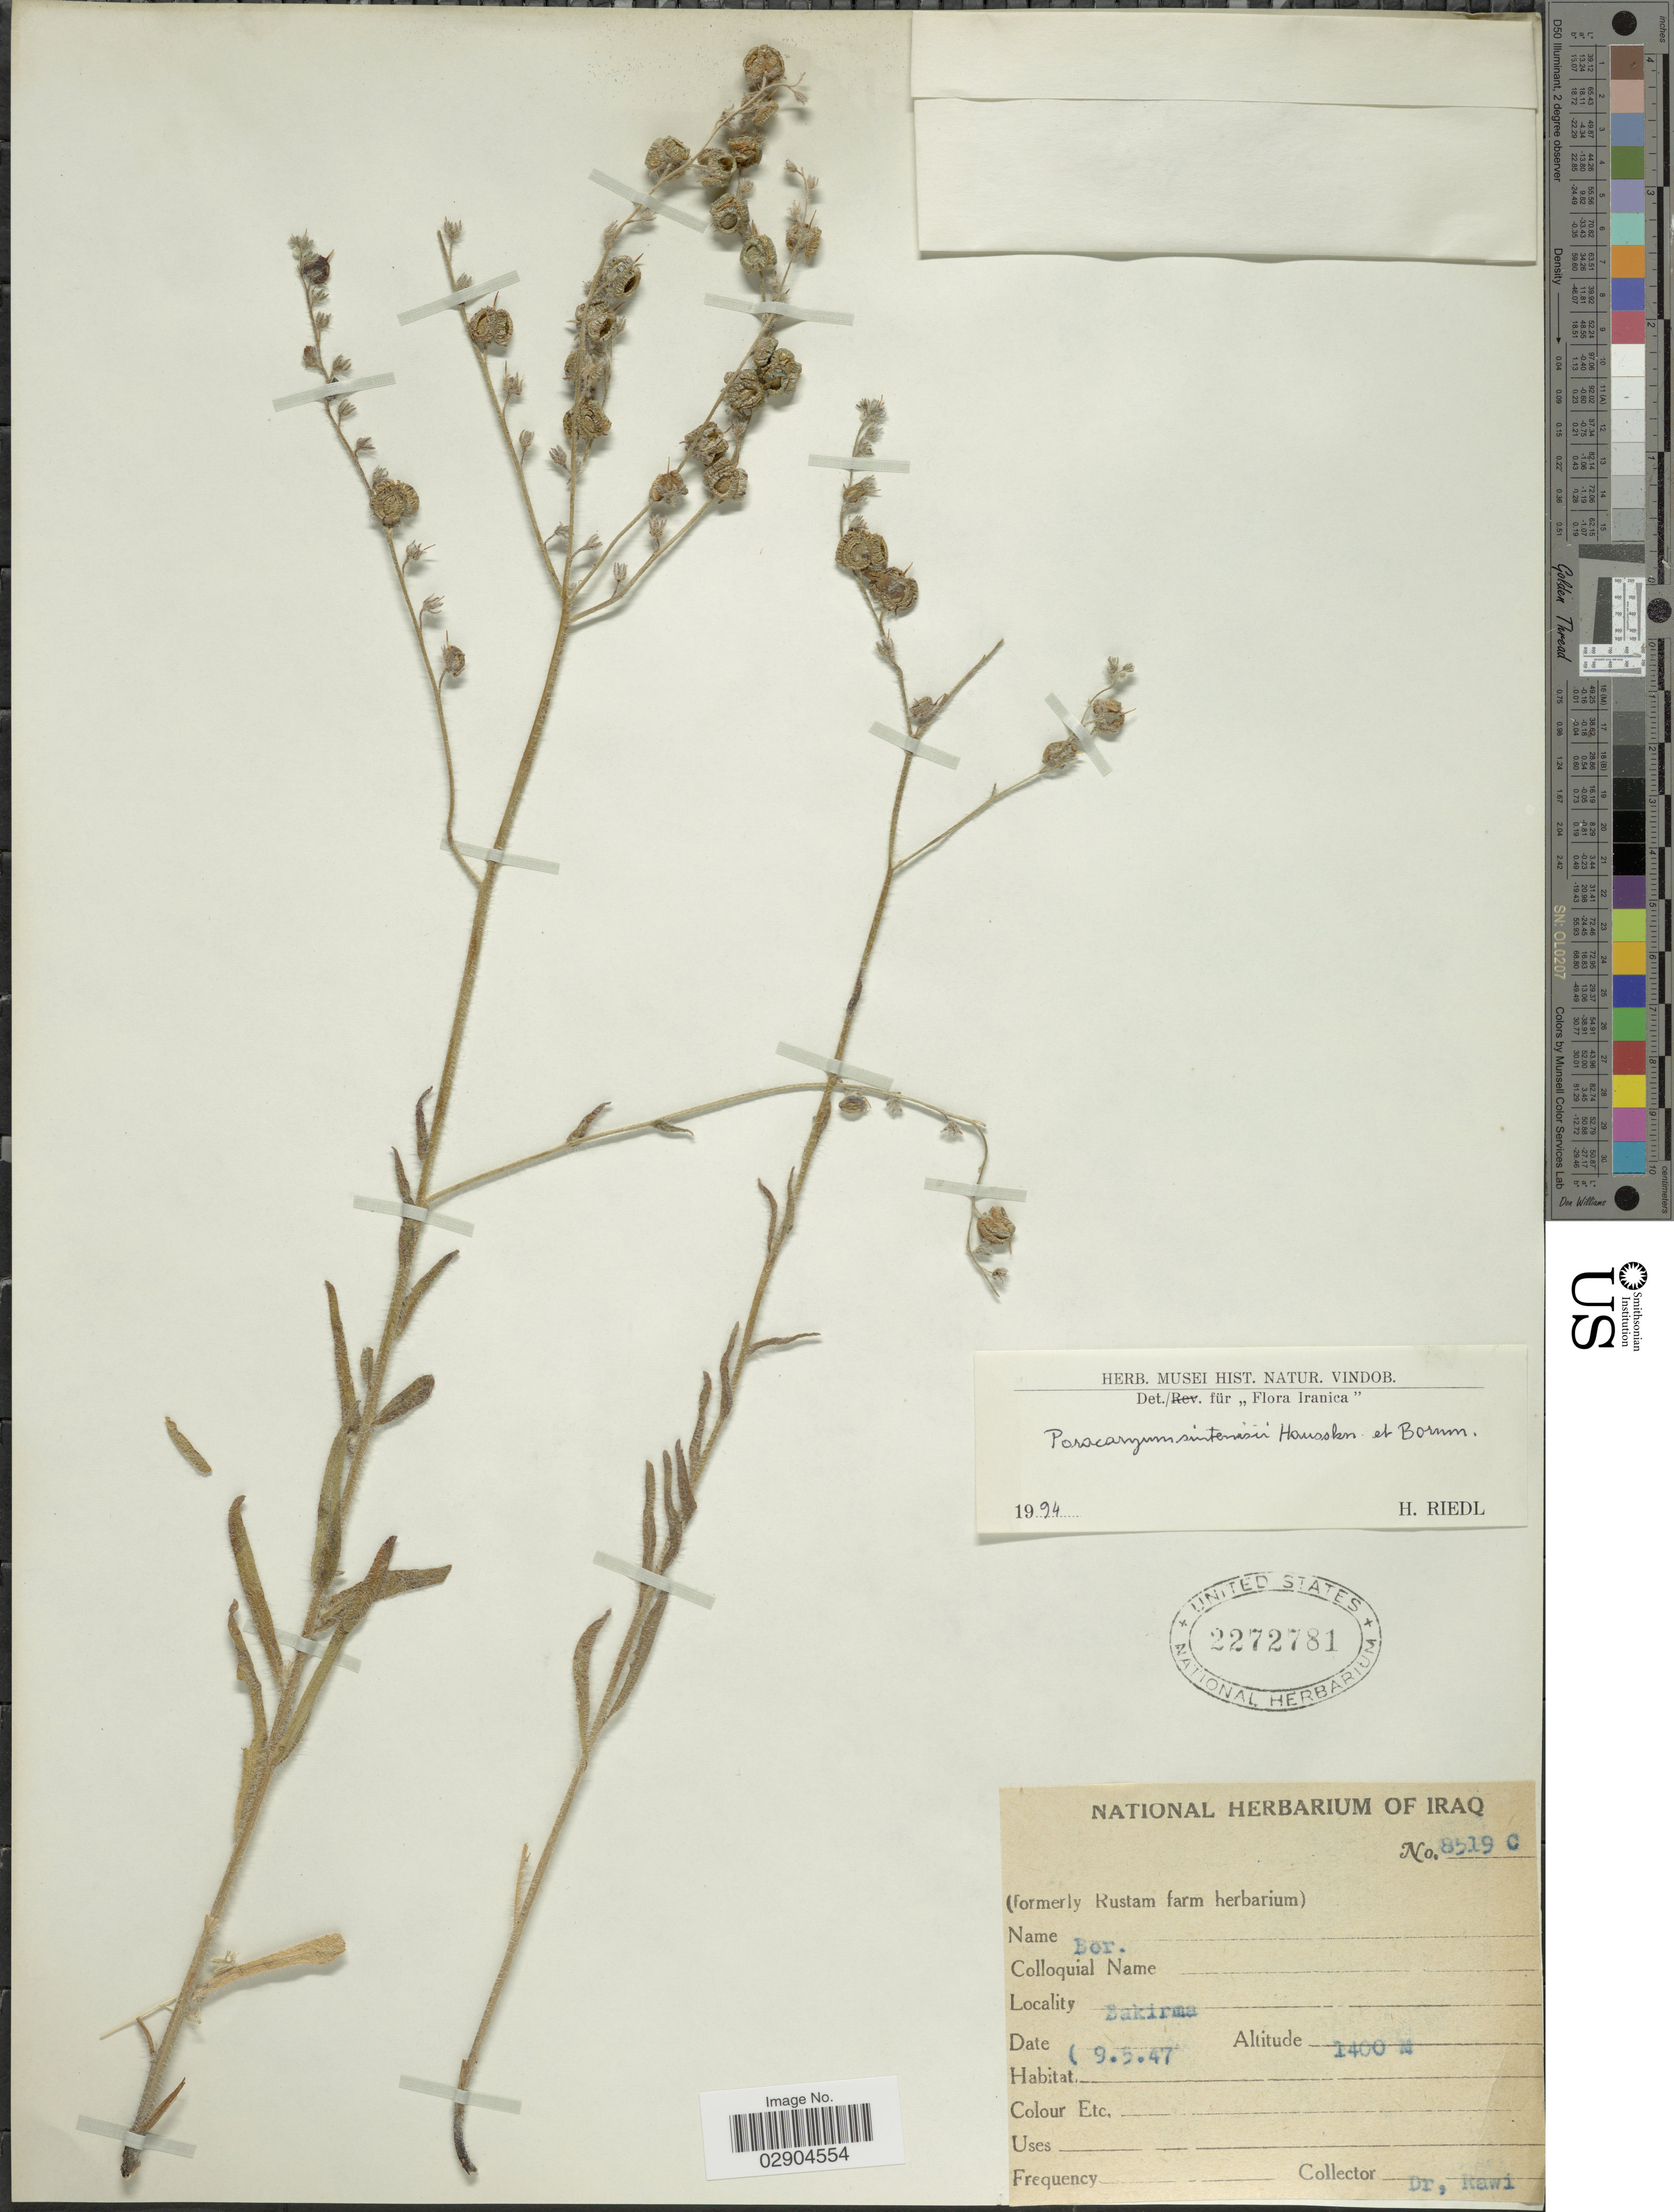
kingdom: Plantae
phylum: Tracheophyta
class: Magnoliopsida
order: Boraginales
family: Boraginaceae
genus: Paracaryum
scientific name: Paracaryum sintenisii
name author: Hausskn. ex Bornm.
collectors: -. Rawi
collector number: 8519C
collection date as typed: Transcribed d/m/y: 9/5/47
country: Iraq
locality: Bakirma.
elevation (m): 1400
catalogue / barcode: US 2272781